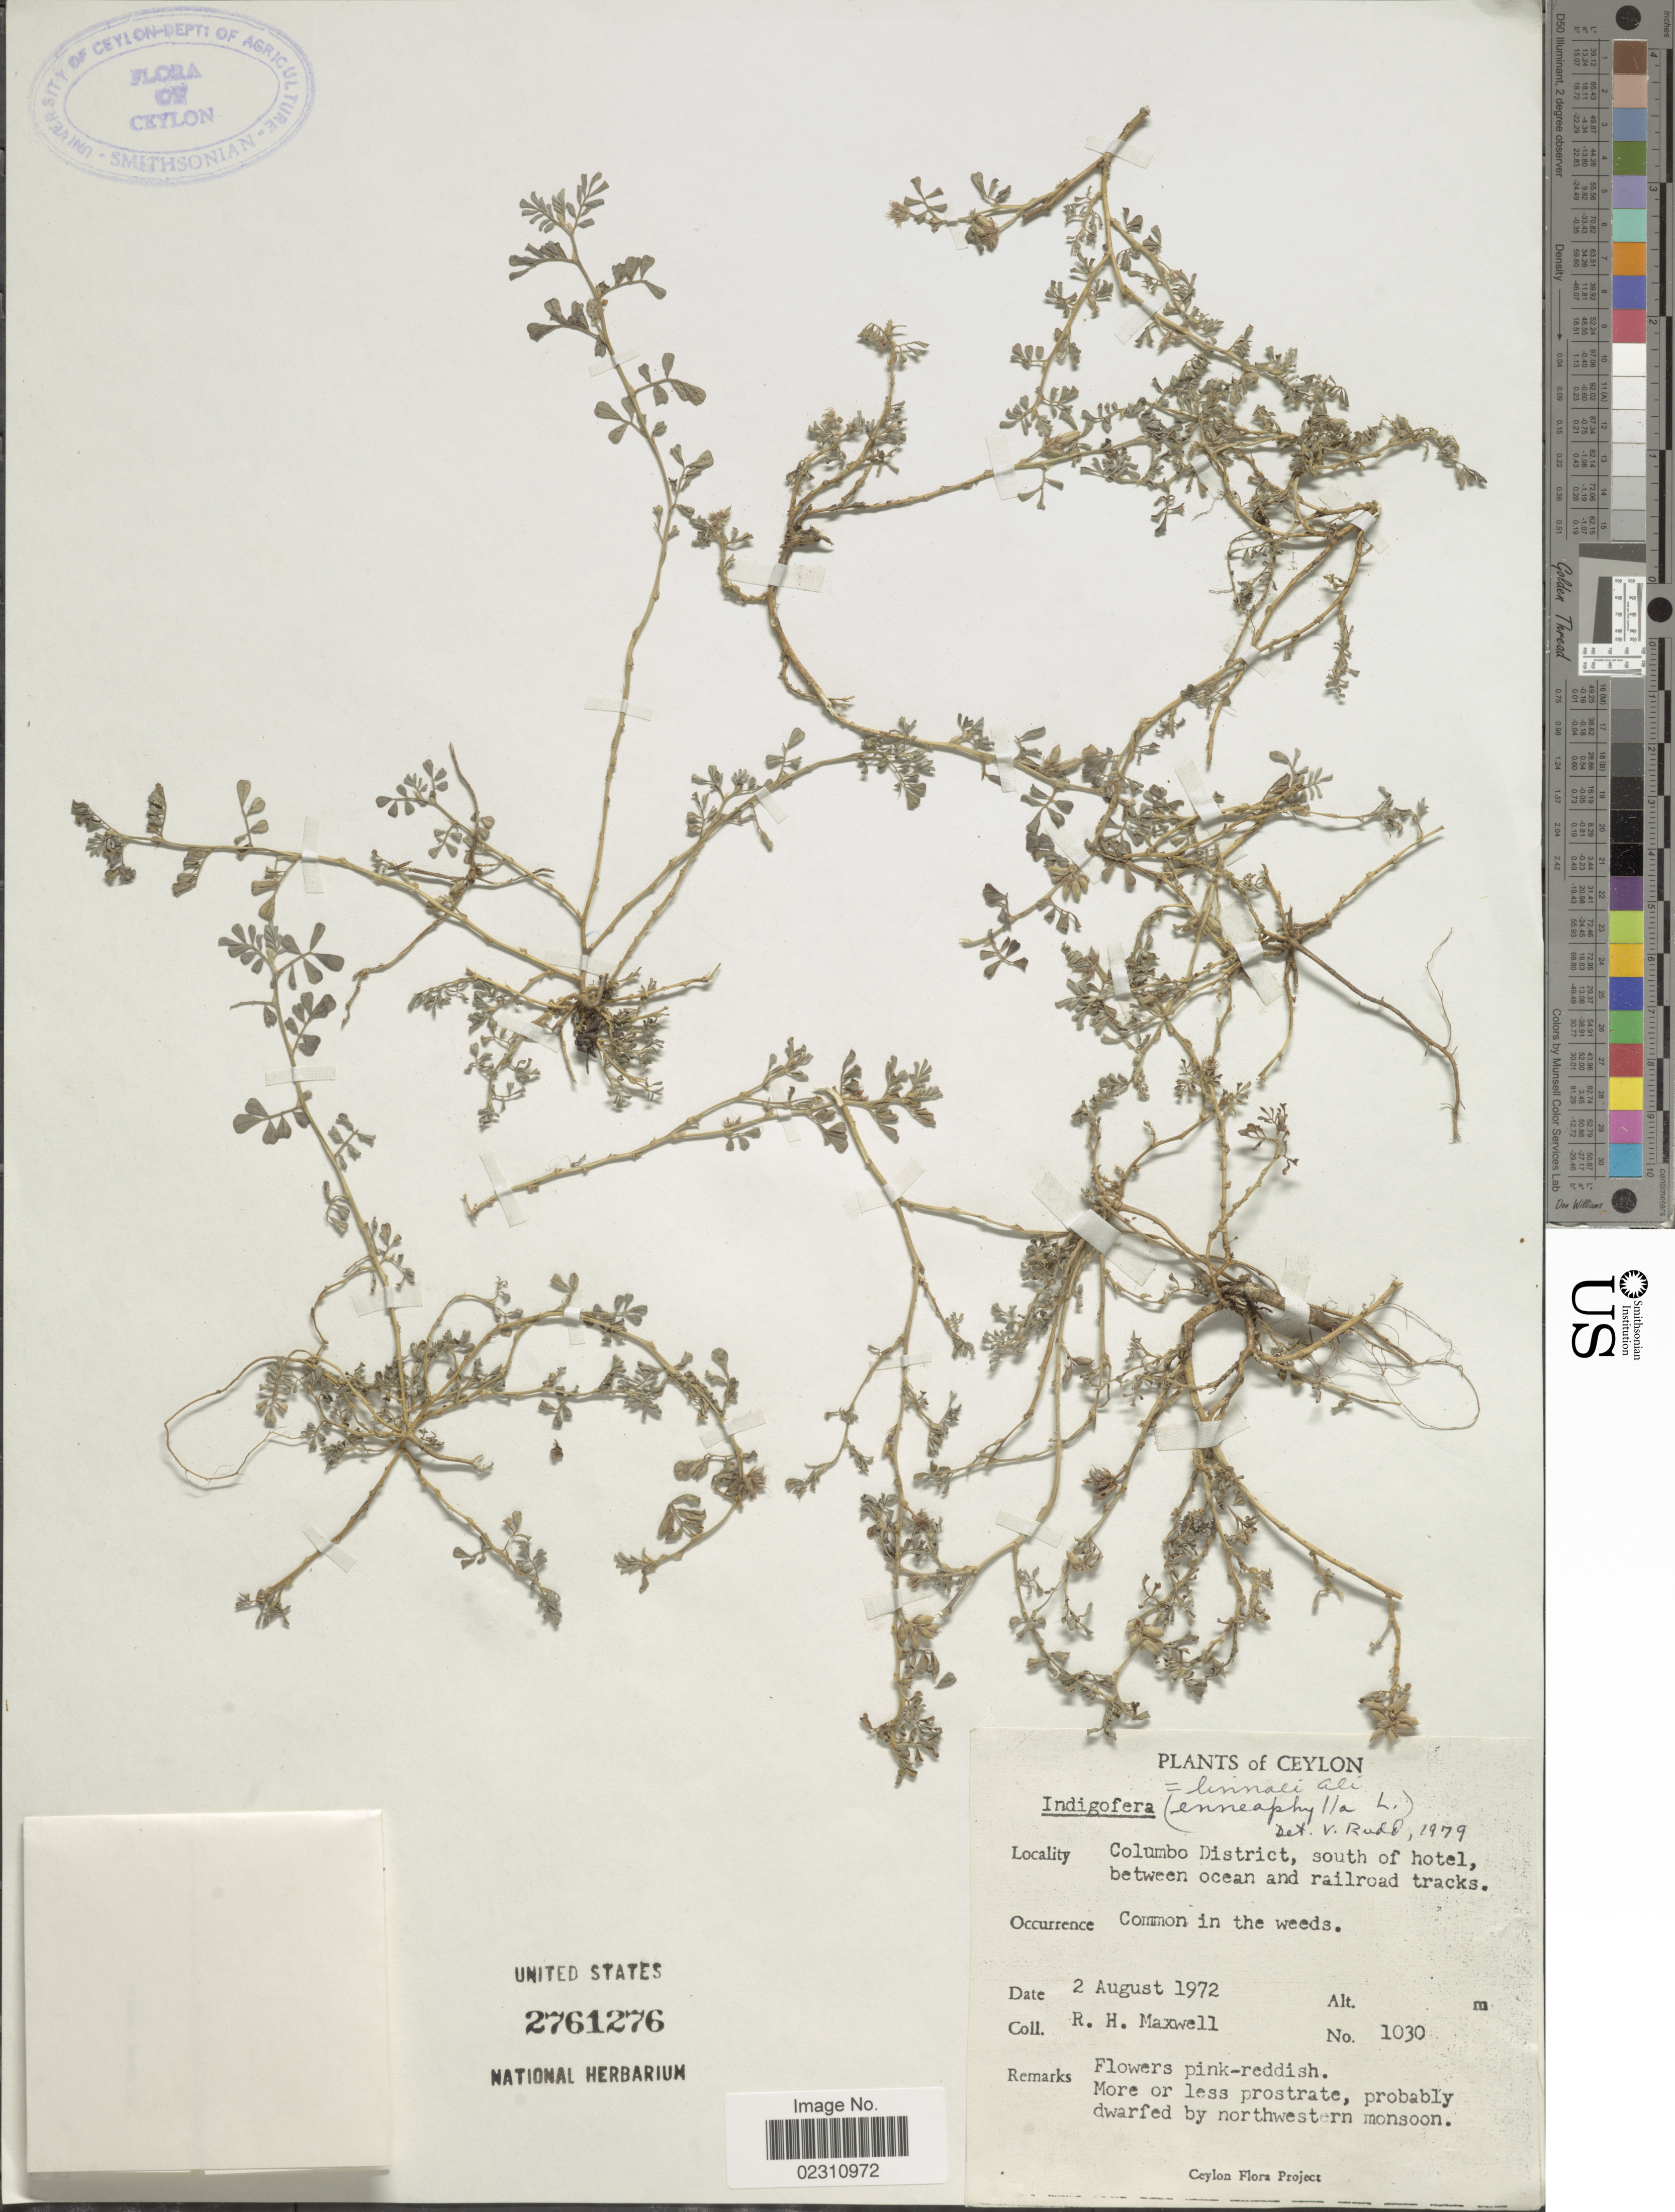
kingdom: Plantae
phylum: Tracheophyta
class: Magnoliopsida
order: Fabales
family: Fabaceae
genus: Indigofera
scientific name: Indigofera linnaei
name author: Ali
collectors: R. Maxwell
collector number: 1030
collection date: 1972-08-02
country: Sri Lanka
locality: Ceylon, Columbo District, south of hotel, between ocean and railroad tracks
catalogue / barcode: US 2761276